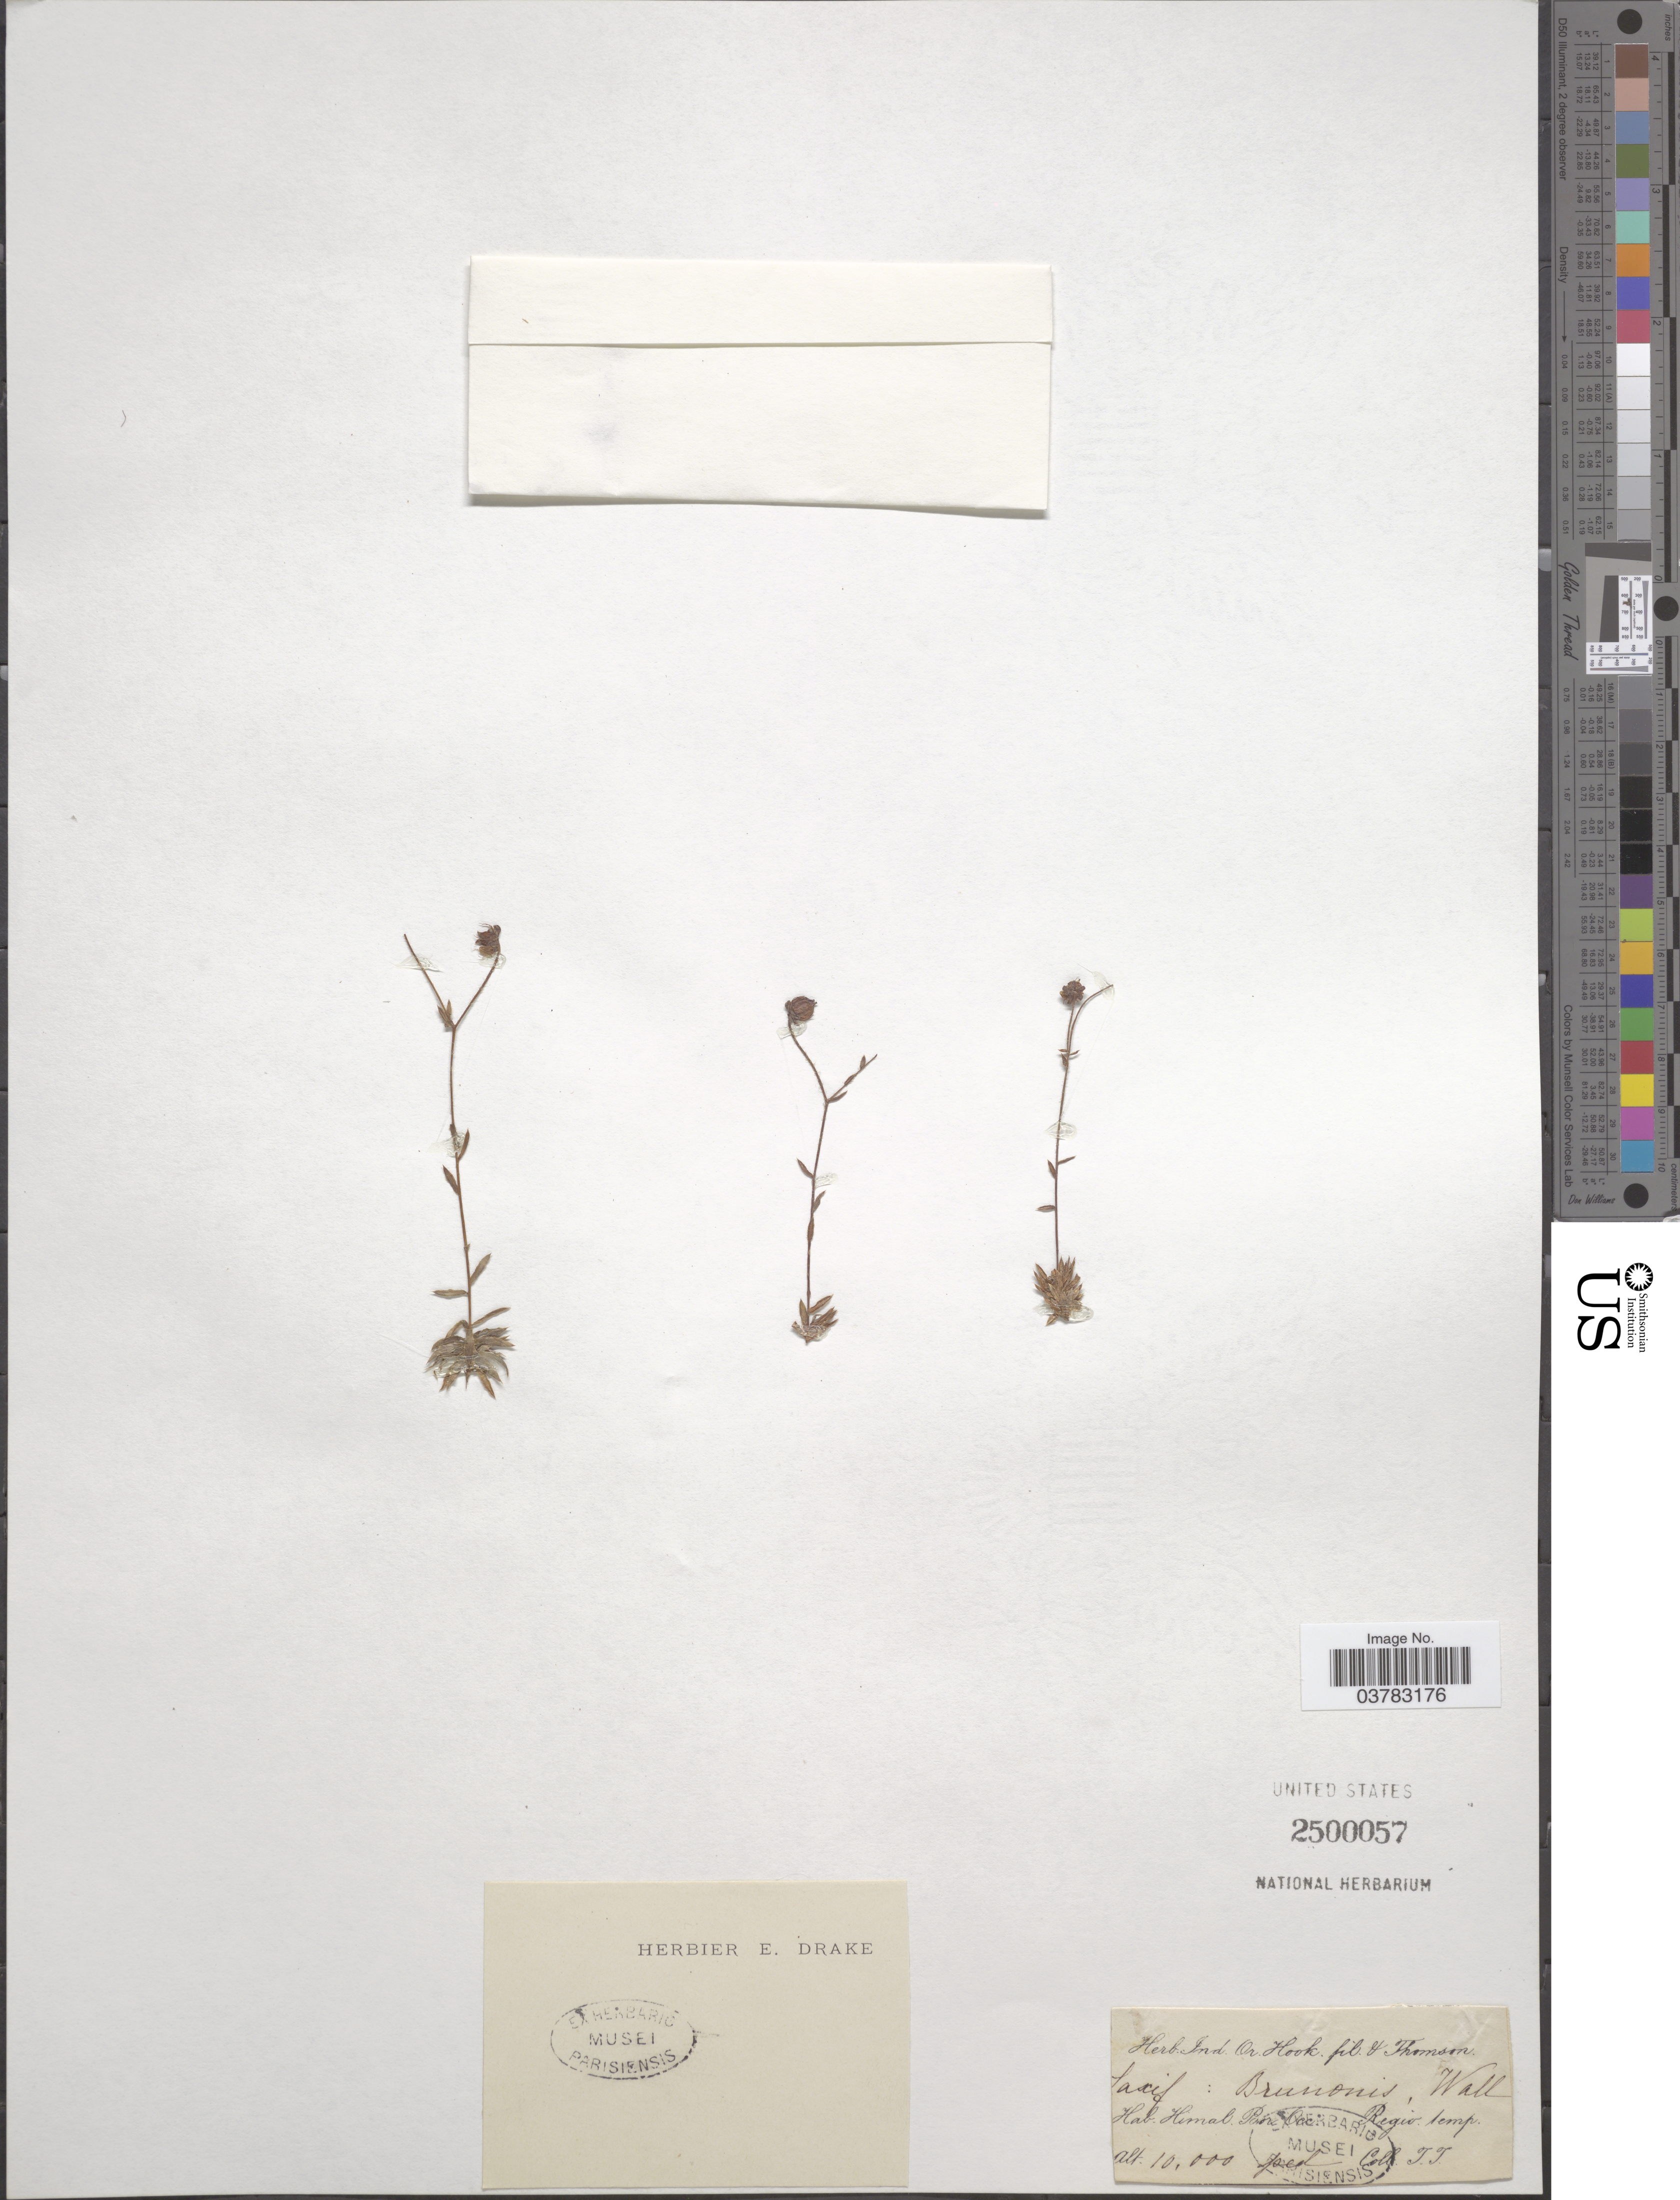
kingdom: Plantae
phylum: Tracheophyta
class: Magnoliopsida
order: Saxifragales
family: Saxifragaceae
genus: Saxifraga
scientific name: Saxifraga brunoniana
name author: Wall. ex Sternb.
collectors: T. Thomson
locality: Himal Prov. Occ. Regio. temp.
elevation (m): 3048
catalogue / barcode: US 2500057